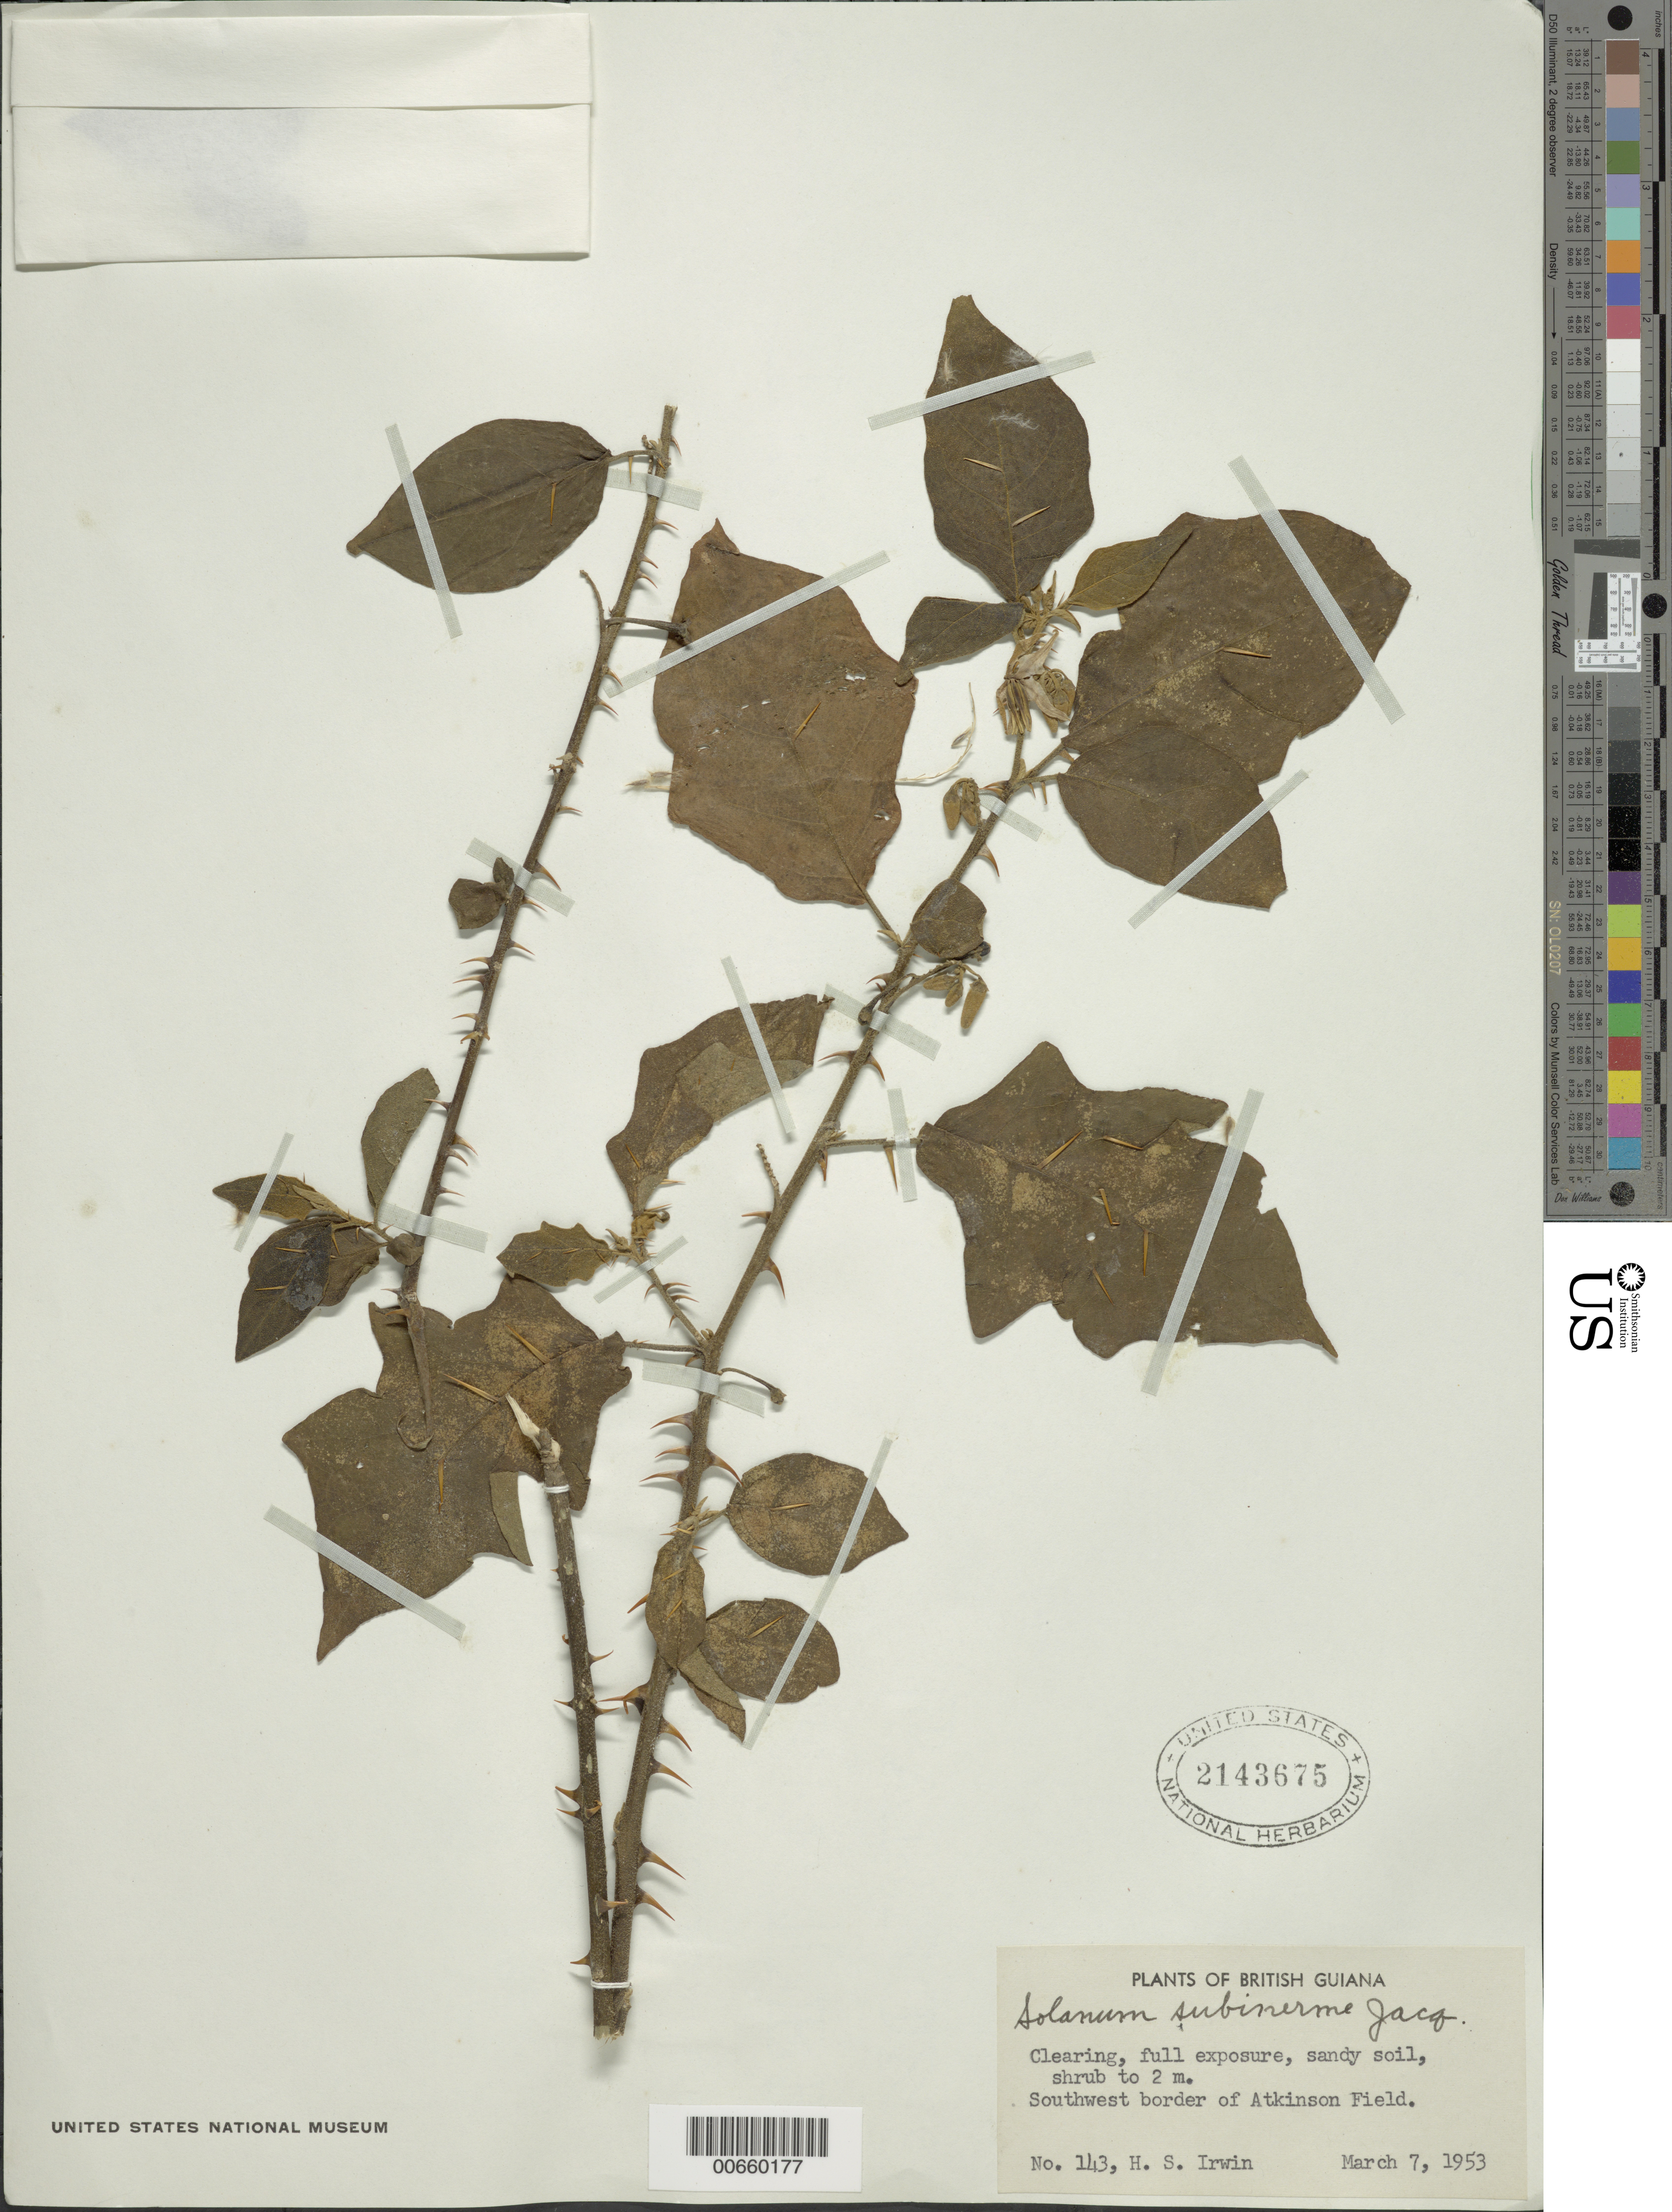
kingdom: Plantae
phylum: Tracheophyta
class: Magnoliopsida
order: Solanales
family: Solanaceae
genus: Solanum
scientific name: Solanum subinerme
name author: Jacq.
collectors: H. Irwin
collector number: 143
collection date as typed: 3 Mar 1953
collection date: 1953-03-03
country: Guyana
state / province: Demerara-Mahaica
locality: Atkinson Field, SW border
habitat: Clearing, full exposure, sandy soil.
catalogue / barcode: US 2143675